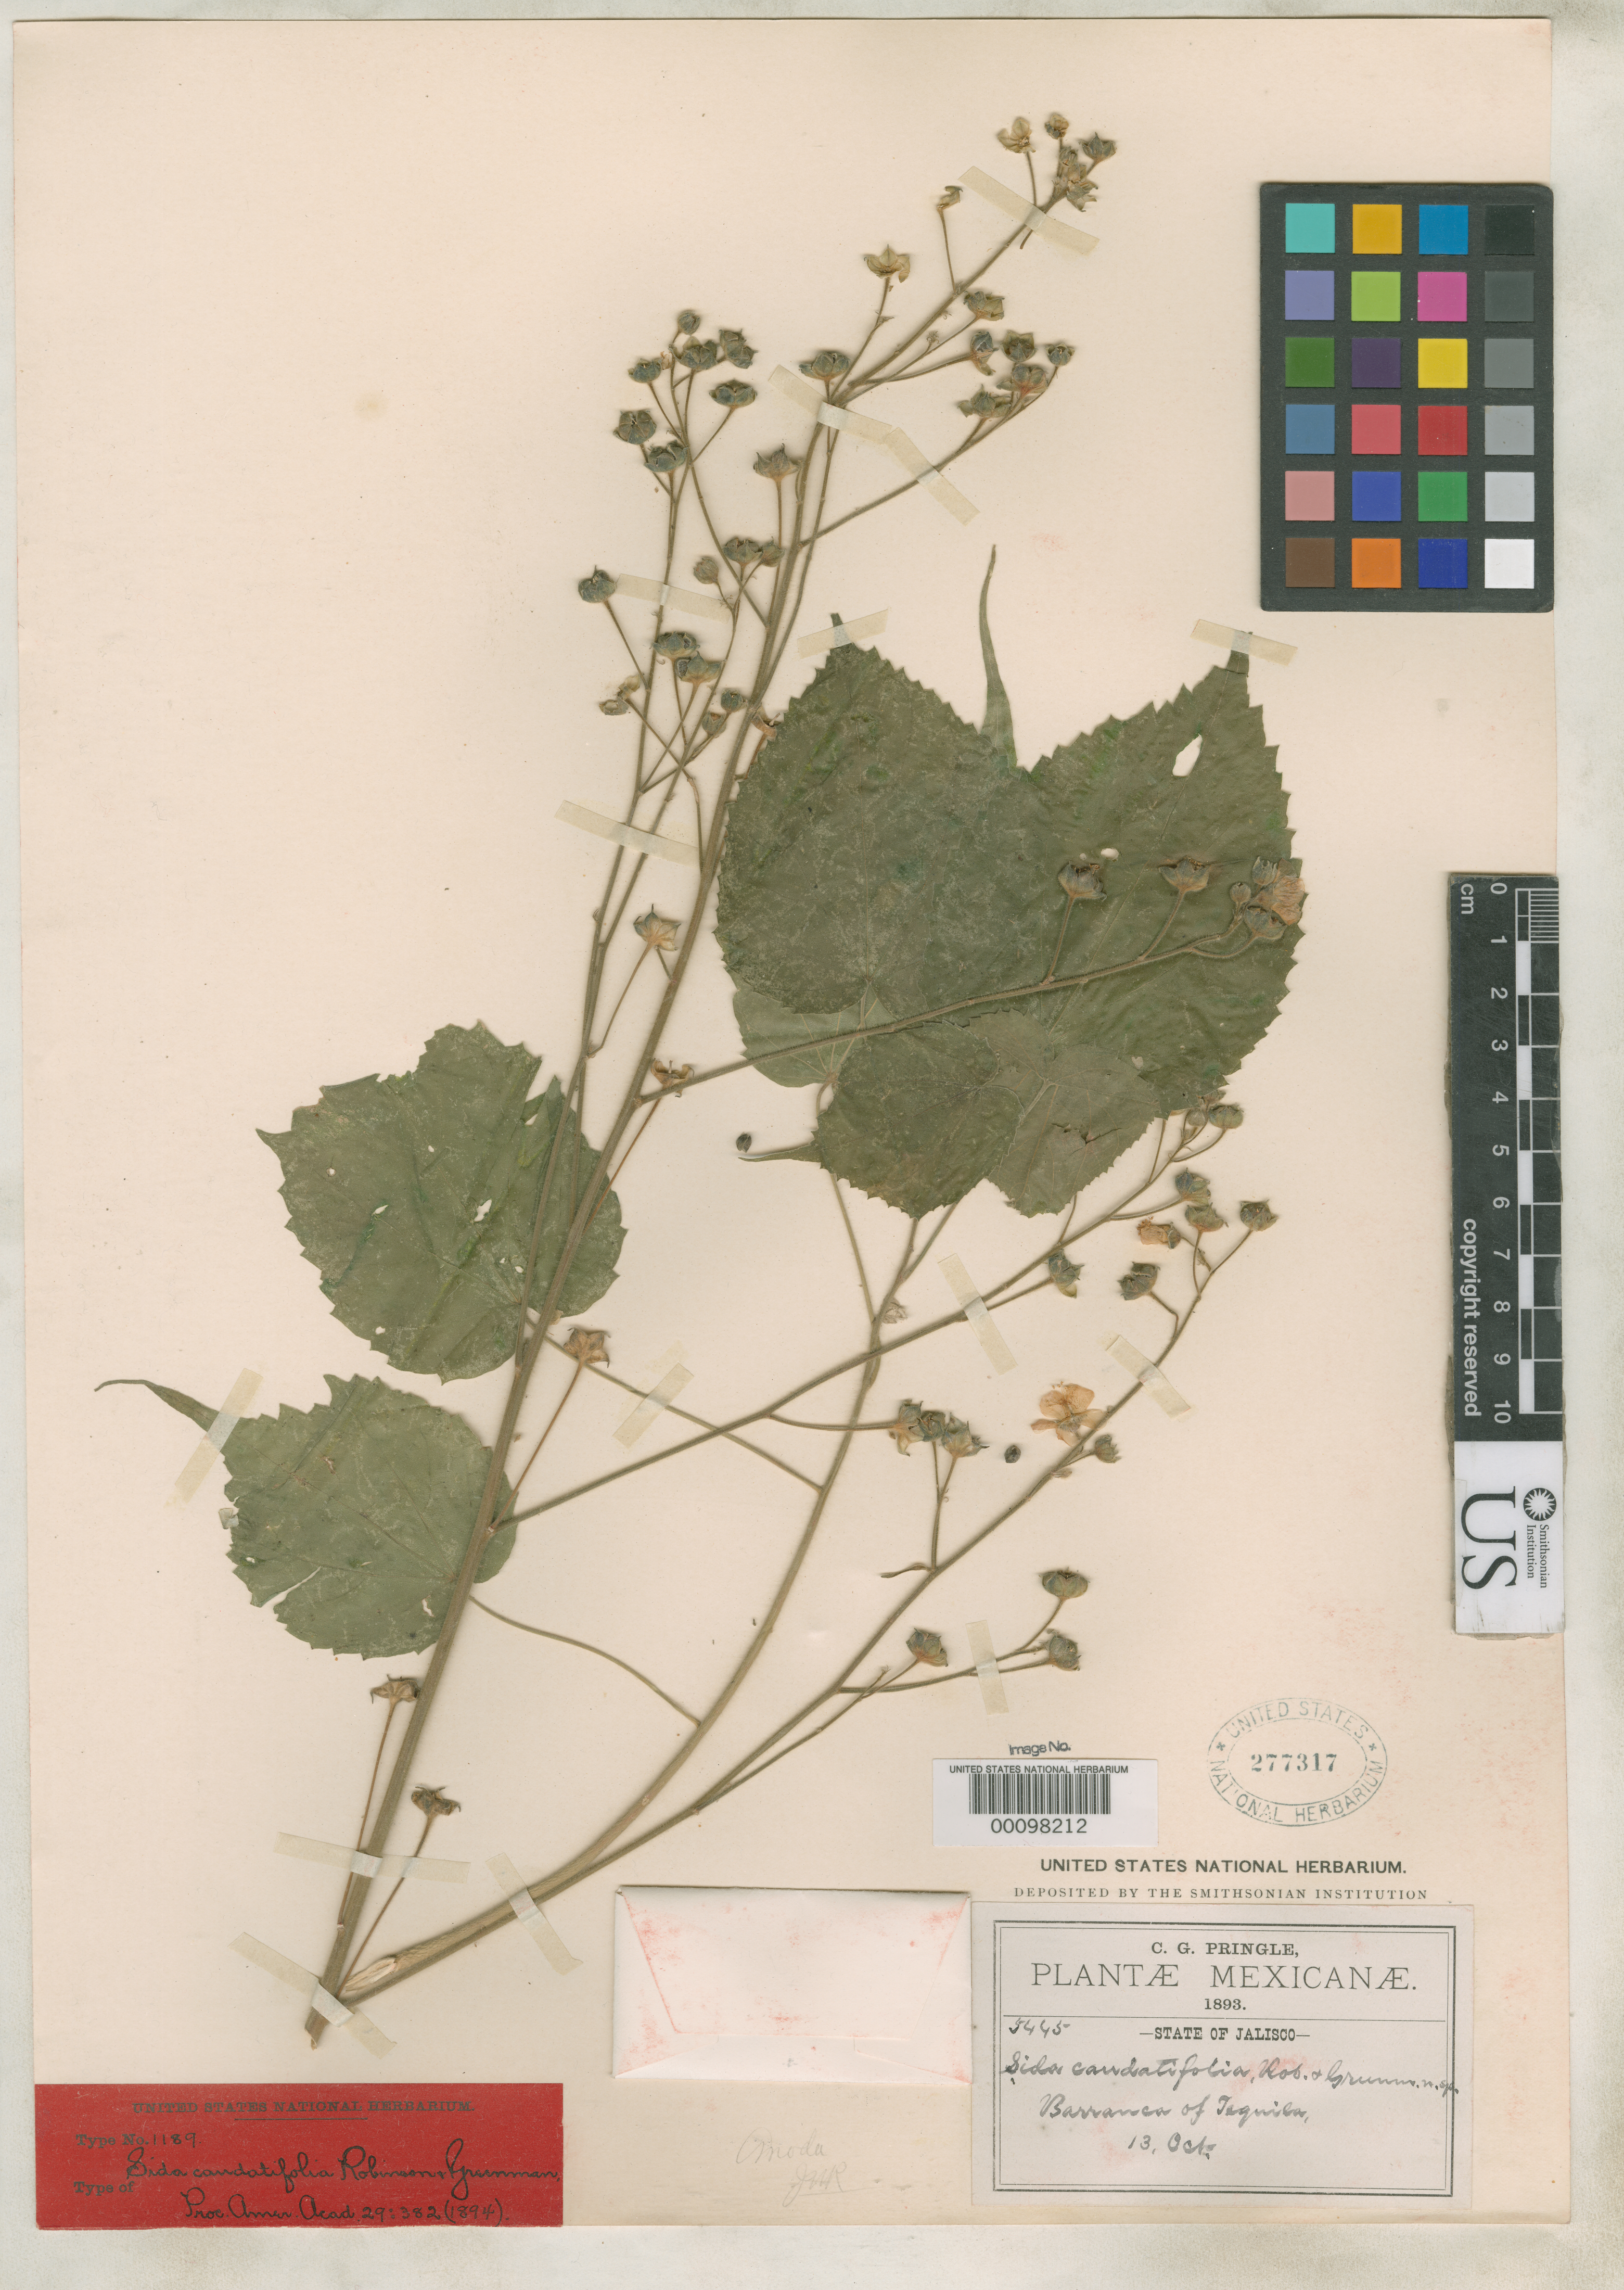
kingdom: Plantae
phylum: Tracheophyta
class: Magnoliopsida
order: Malvales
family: Malvaceae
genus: Sida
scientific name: Sida caudatifolia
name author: B.L. Rob. & Greenm.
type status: Isotype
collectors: C. G. Pringle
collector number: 5445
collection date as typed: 13 Oct 1893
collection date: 1893-10-13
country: Mexico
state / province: Jalisco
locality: Barranca of Tequila.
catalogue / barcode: US 277317